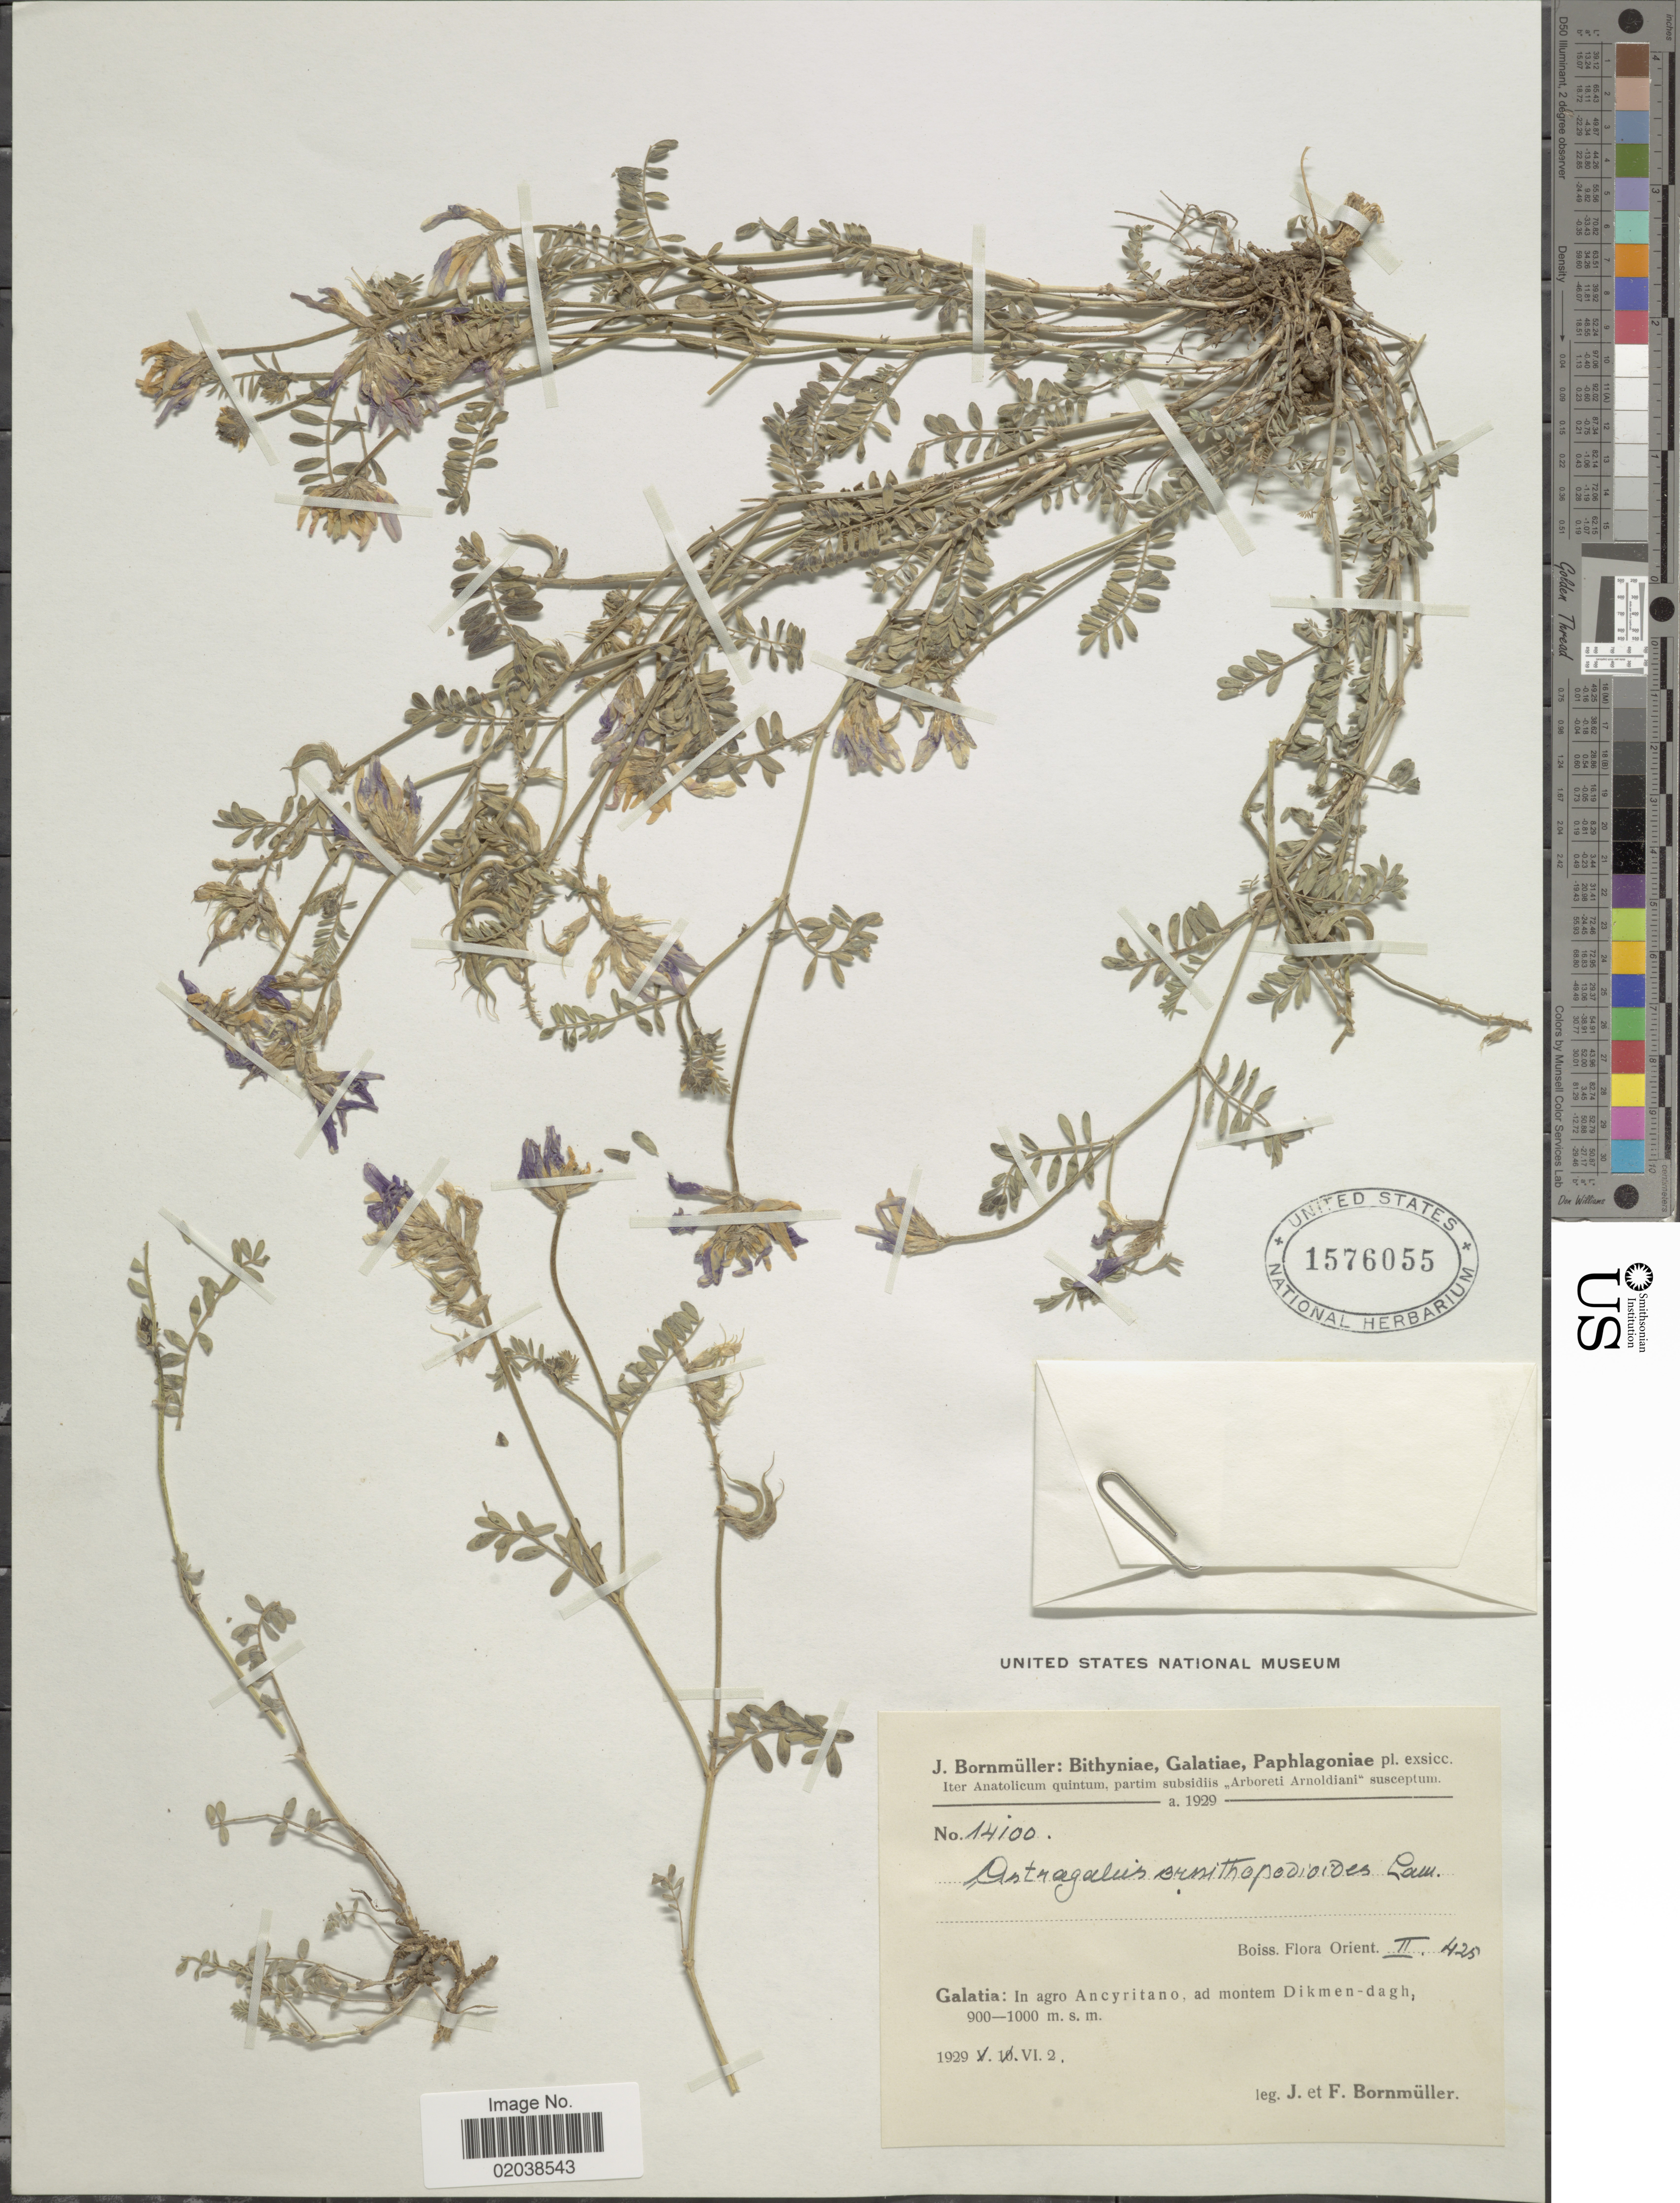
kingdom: Plantae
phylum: Tracheophyta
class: Magnoliopsida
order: Fabales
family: Fabaceae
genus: Astragalus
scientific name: Astragalus ornithopodioides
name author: Lam.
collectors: J. Bornmüller & F. Bornmüller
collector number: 14100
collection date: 1929-06-02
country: Turkey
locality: Boiss. Orient II 425. Galatia: In agro Ancyritano, ad montum Dikmen-dagh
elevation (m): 900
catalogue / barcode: US 1576055